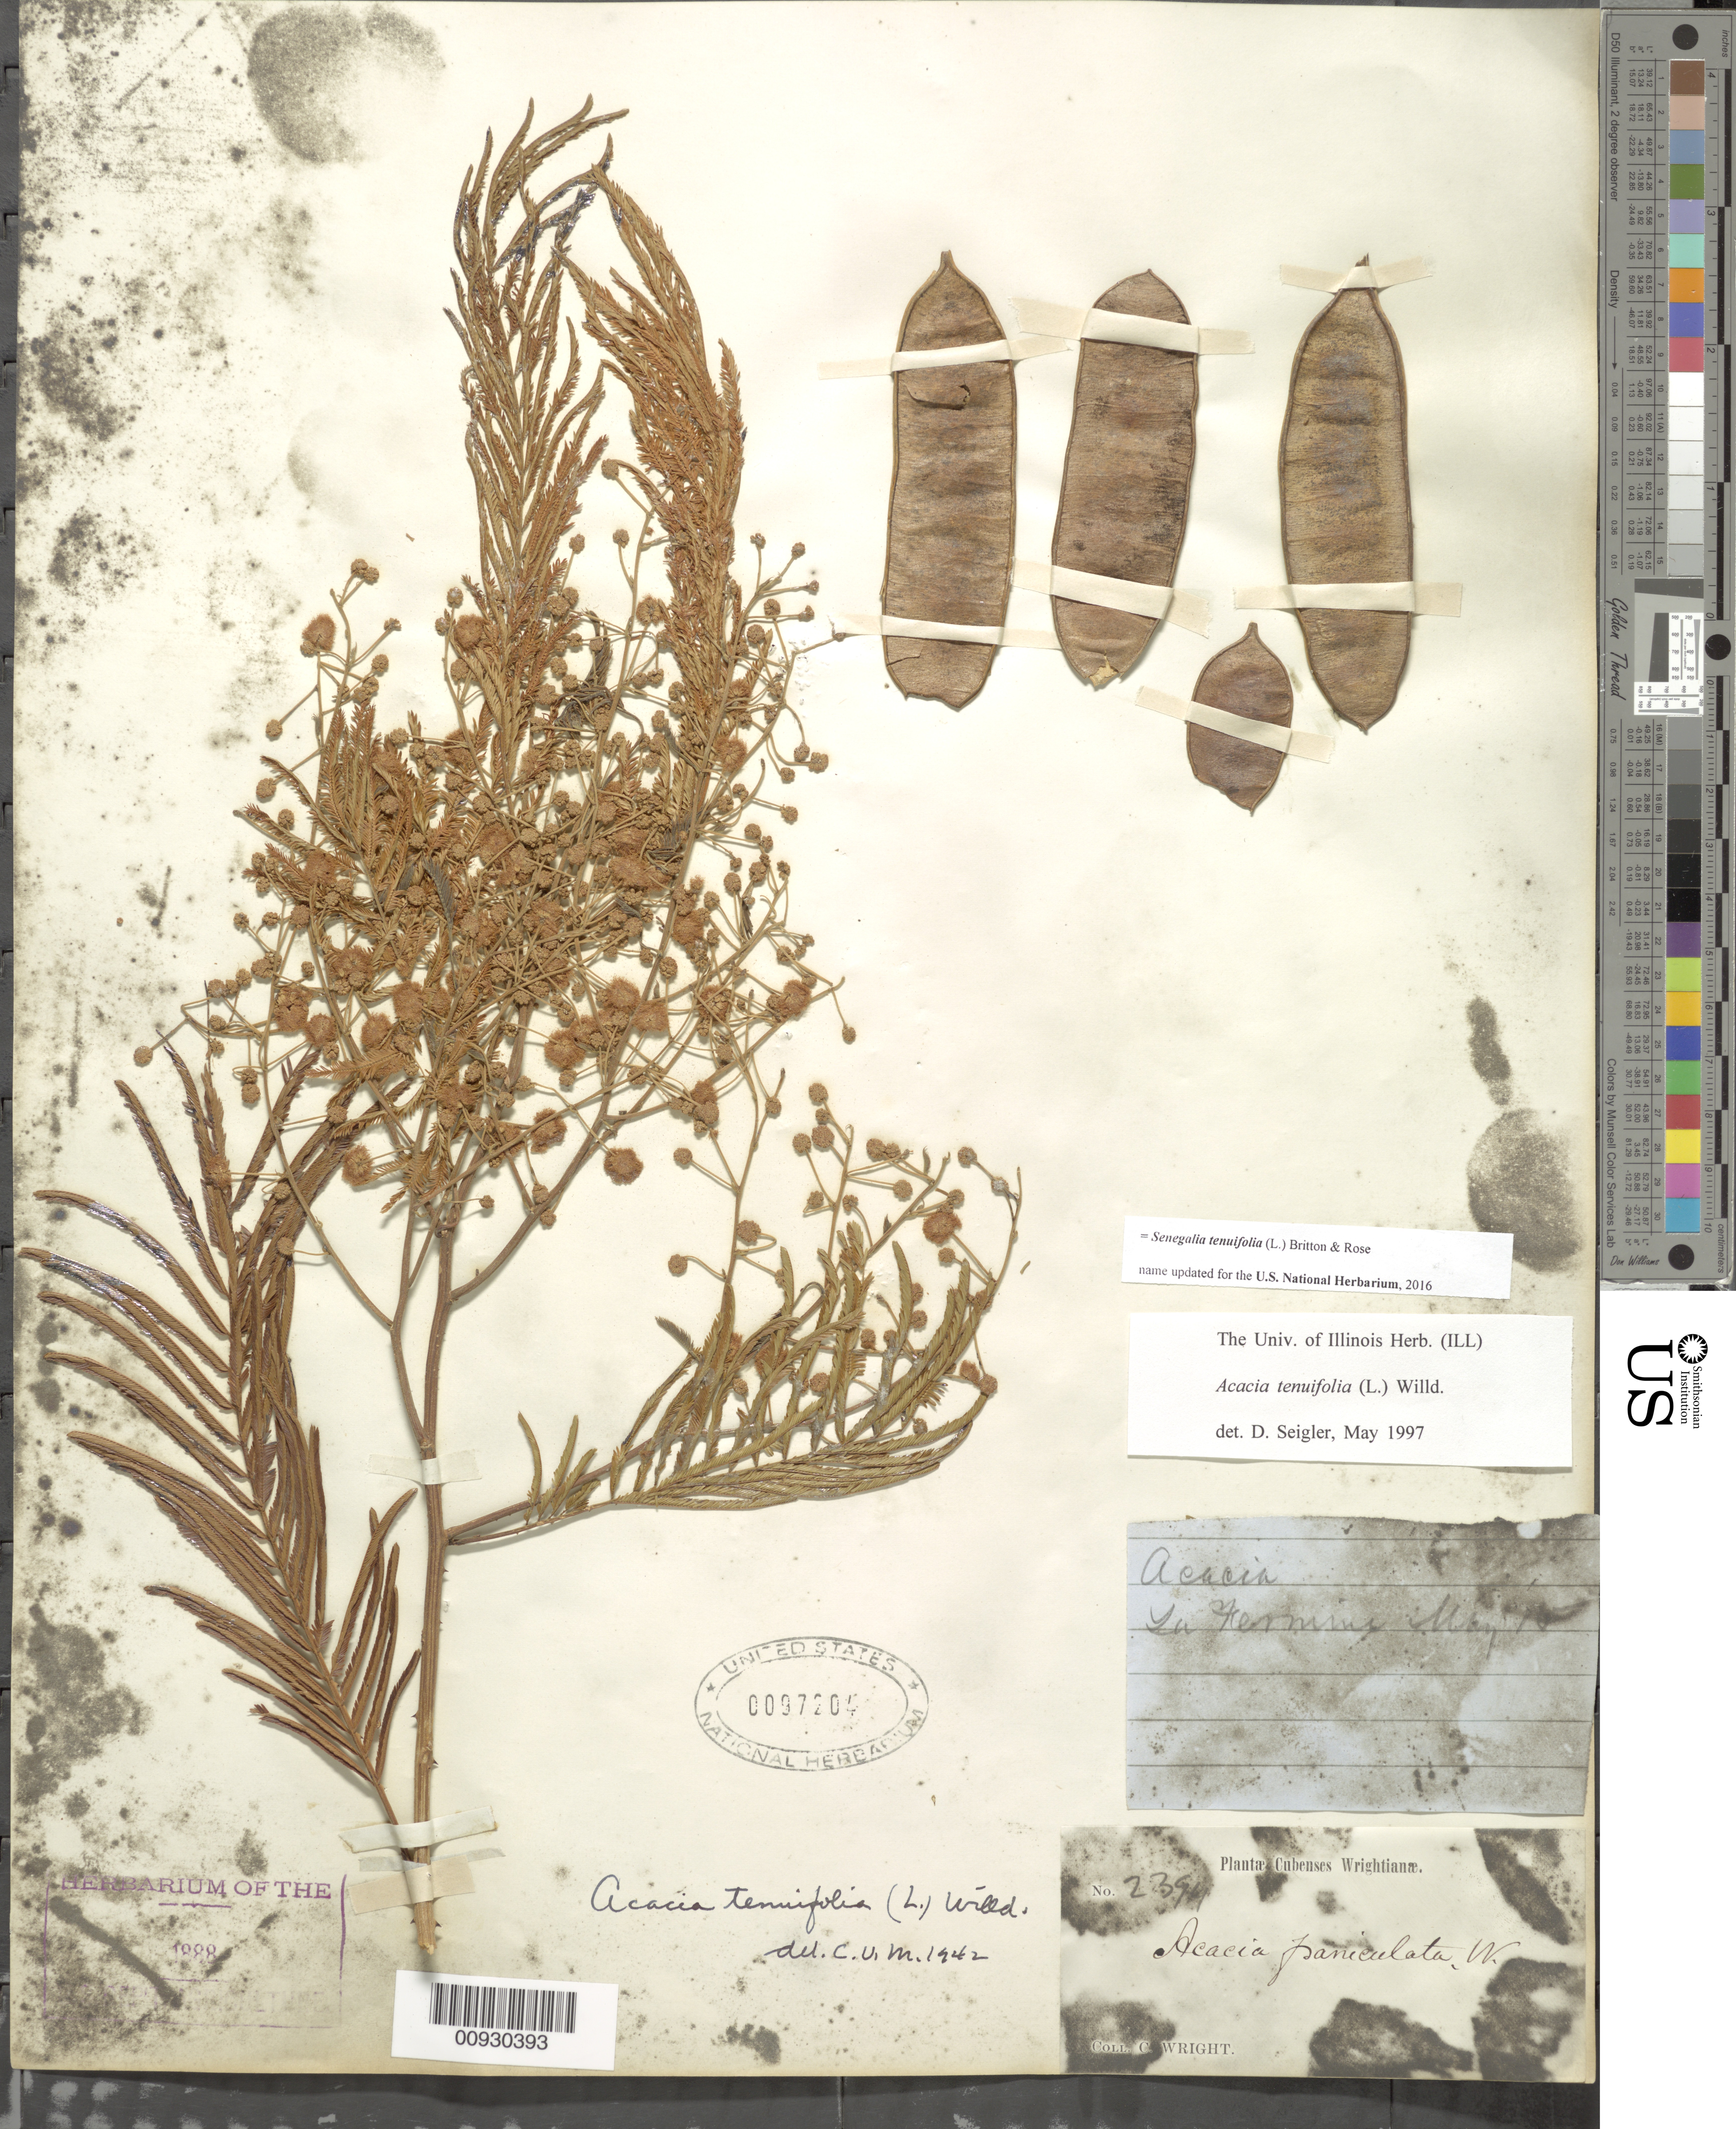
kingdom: Plantae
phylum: Tracheophyta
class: Magnoliopsida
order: Fabales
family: Fabaceae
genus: Senegalia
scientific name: Senegalia tenuifolia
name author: (L.) Britton & Rose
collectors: C. Wright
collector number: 2394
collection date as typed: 1800 to 1899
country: Cuba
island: Cuba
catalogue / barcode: US 97204